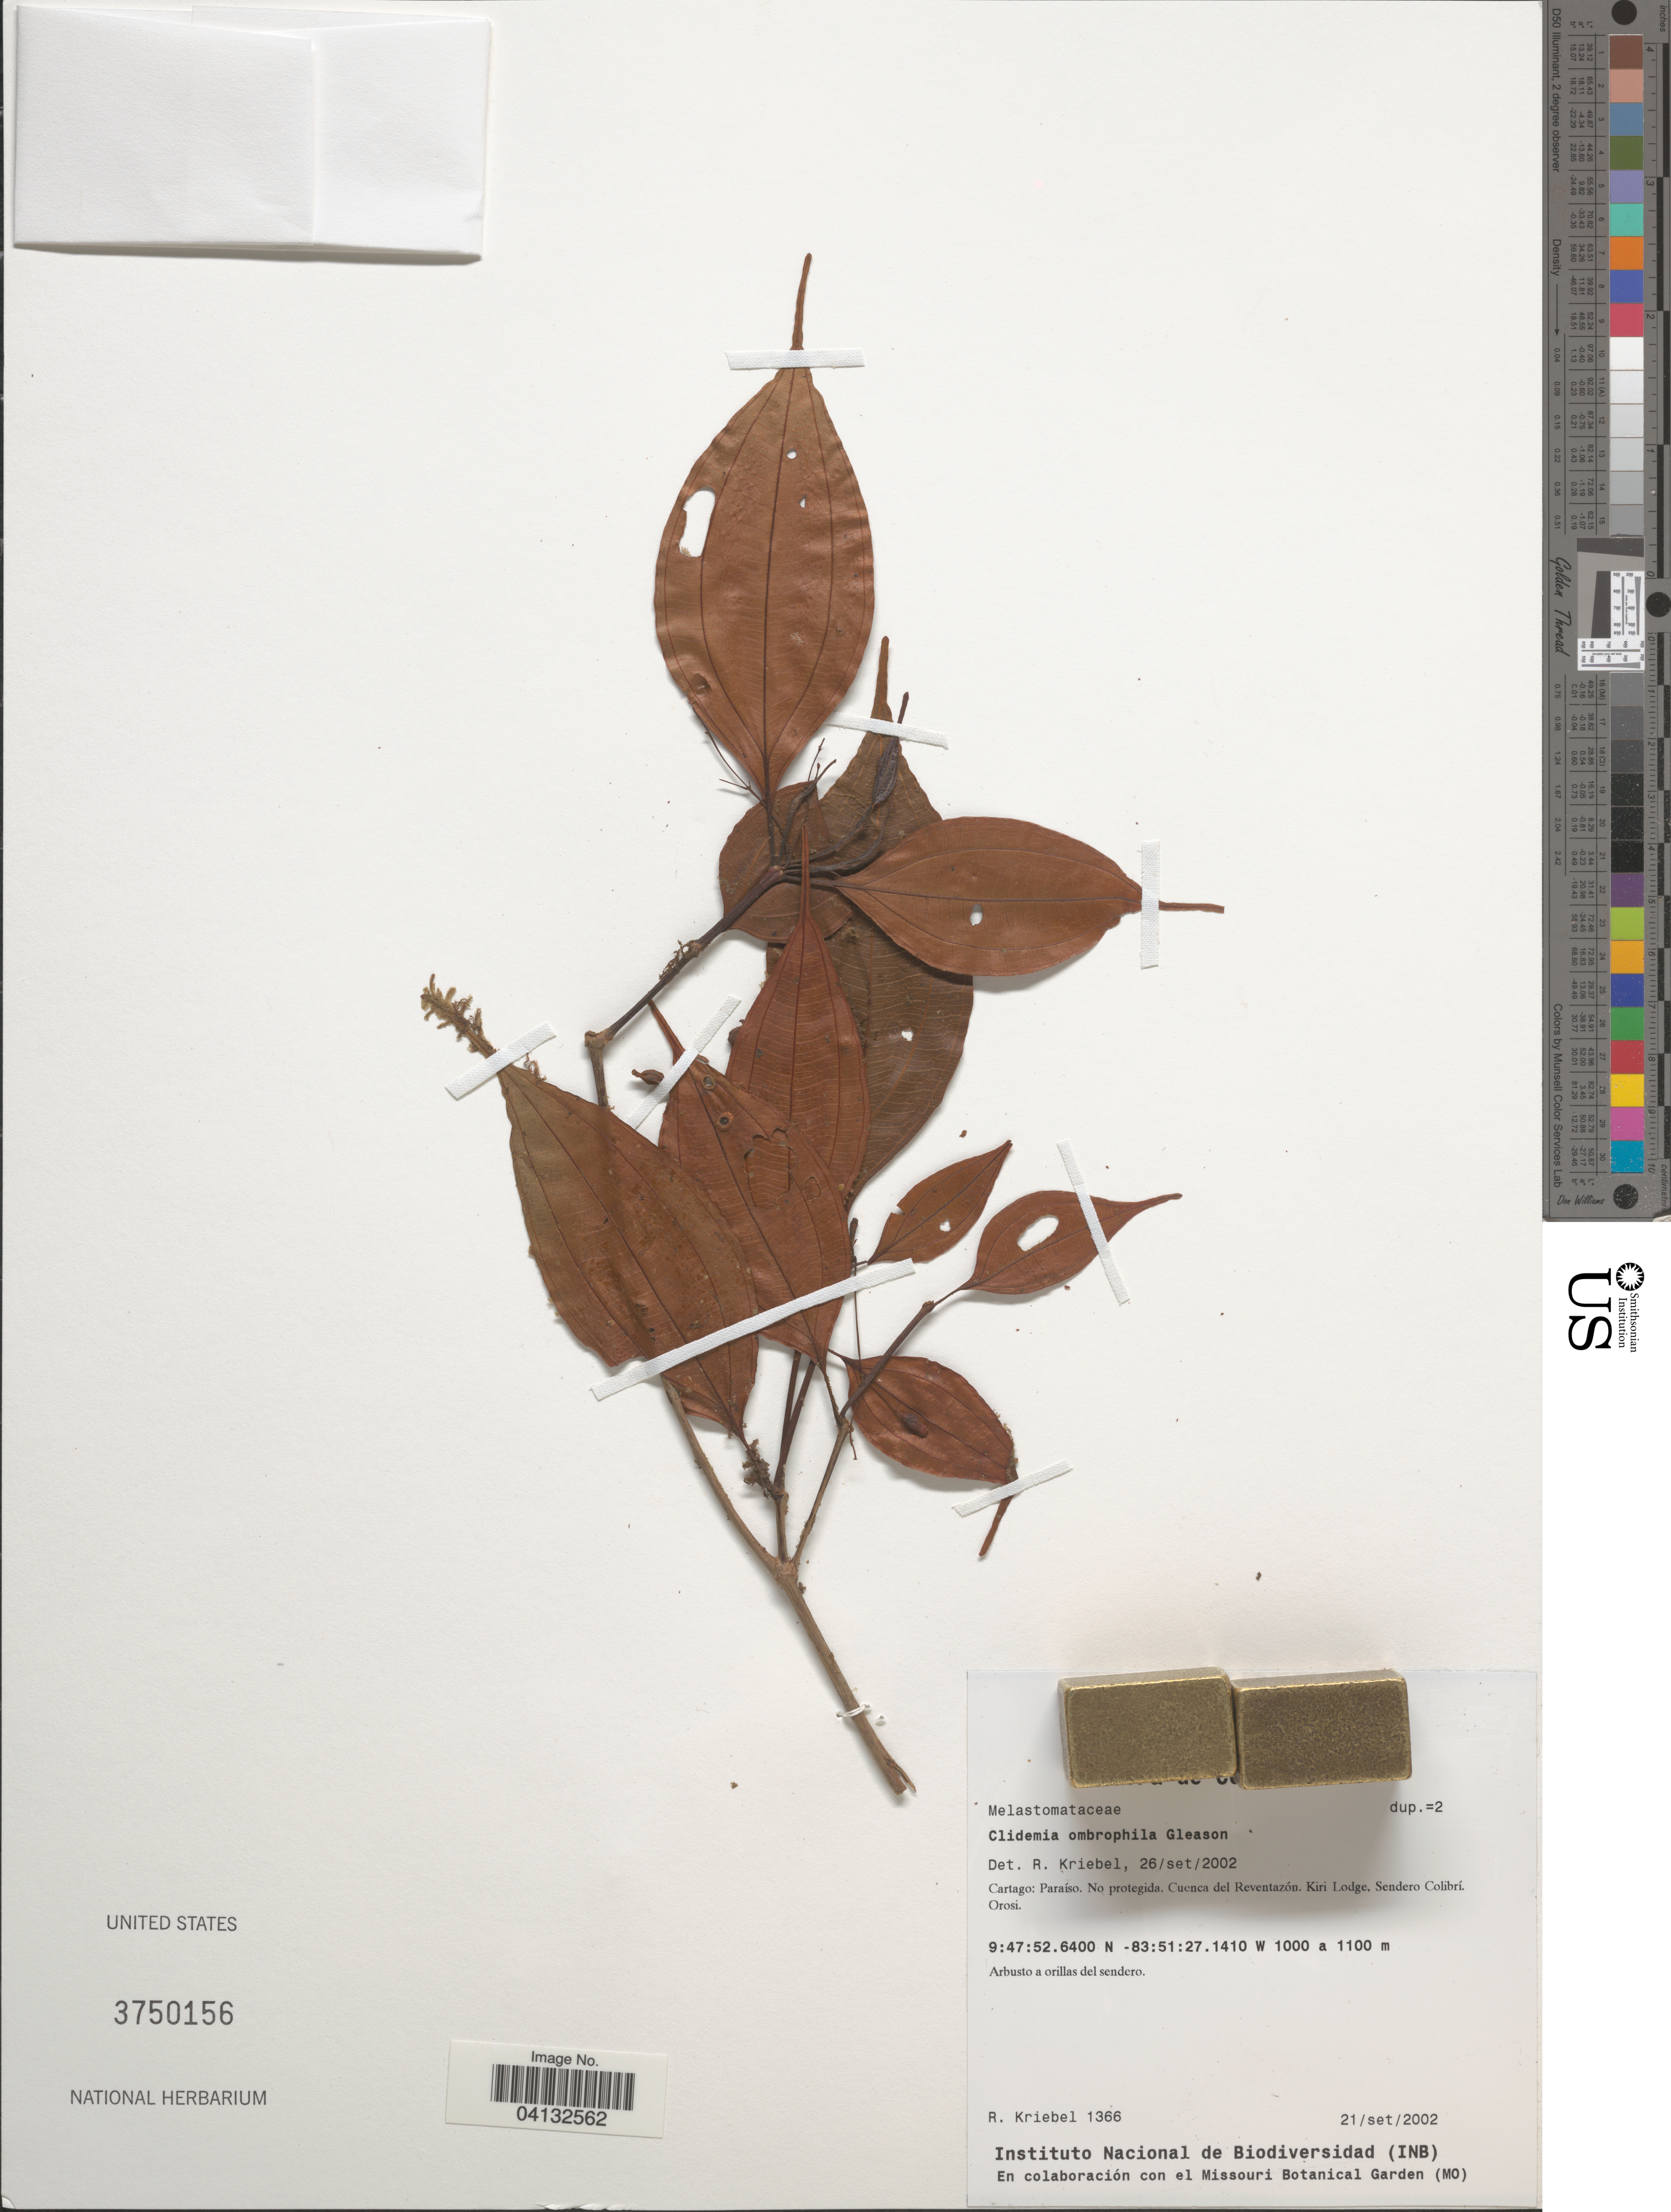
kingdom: Plantae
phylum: Tracheophyta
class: Magnoliopsida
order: Myrtales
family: Melastomataceae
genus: Clidemia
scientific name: Clidemia ombrophila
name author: Gleason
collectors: R. Kriebel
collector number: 1366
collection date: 2002-09-21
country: Costa Rica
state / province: Cartago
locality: Paraíso. Cuenca del Reventazón. Kiri Lodge, Sendero Colibrí. Orosi.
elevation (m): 1100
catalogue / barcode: US 3750156